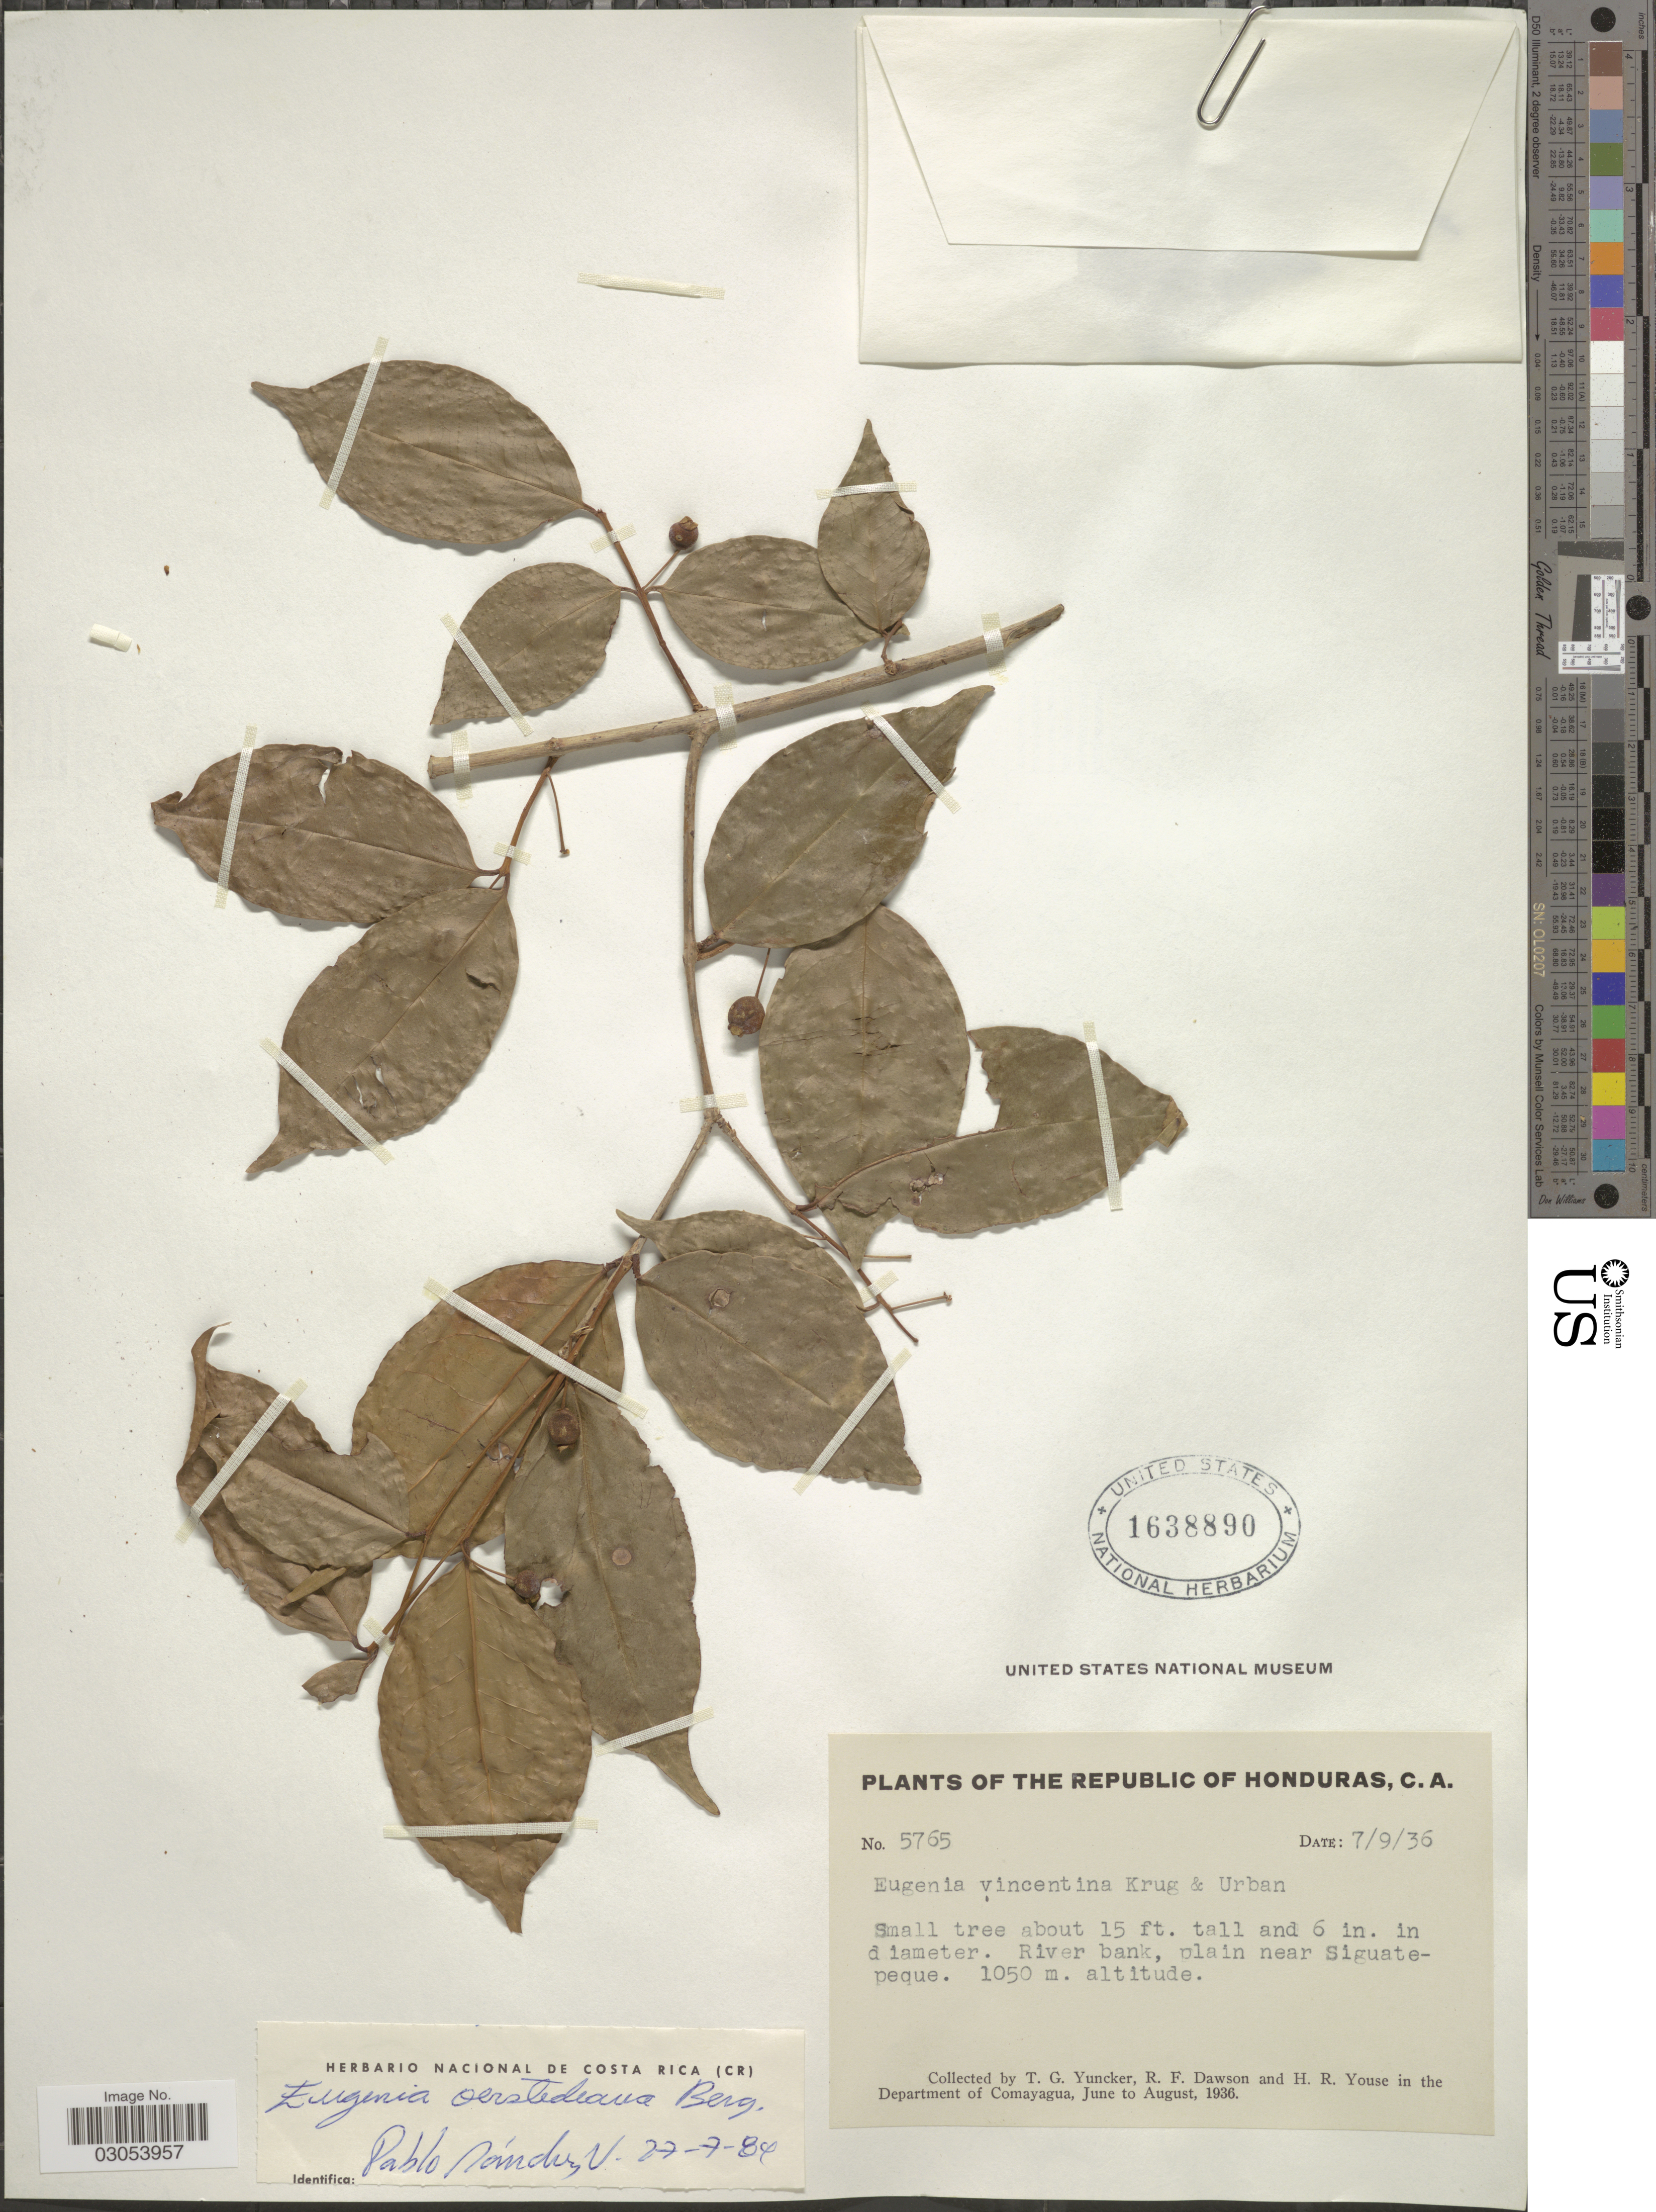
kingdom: Plantae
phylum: Tracheophyta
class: Magnoliopsida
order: Myrtales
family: Myrtaceae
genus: Eugenia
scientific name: Eugenia oerstediana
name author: O. Berg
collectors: T. G. Yuncker, R. F. Dawson & H. Youse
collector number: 5765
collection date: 1936-09-07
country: Honduras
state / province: Comayagua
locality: River bank, plain near Siguatepeque, Department of Comayagua.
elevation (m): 1050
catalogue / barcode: US 1638890